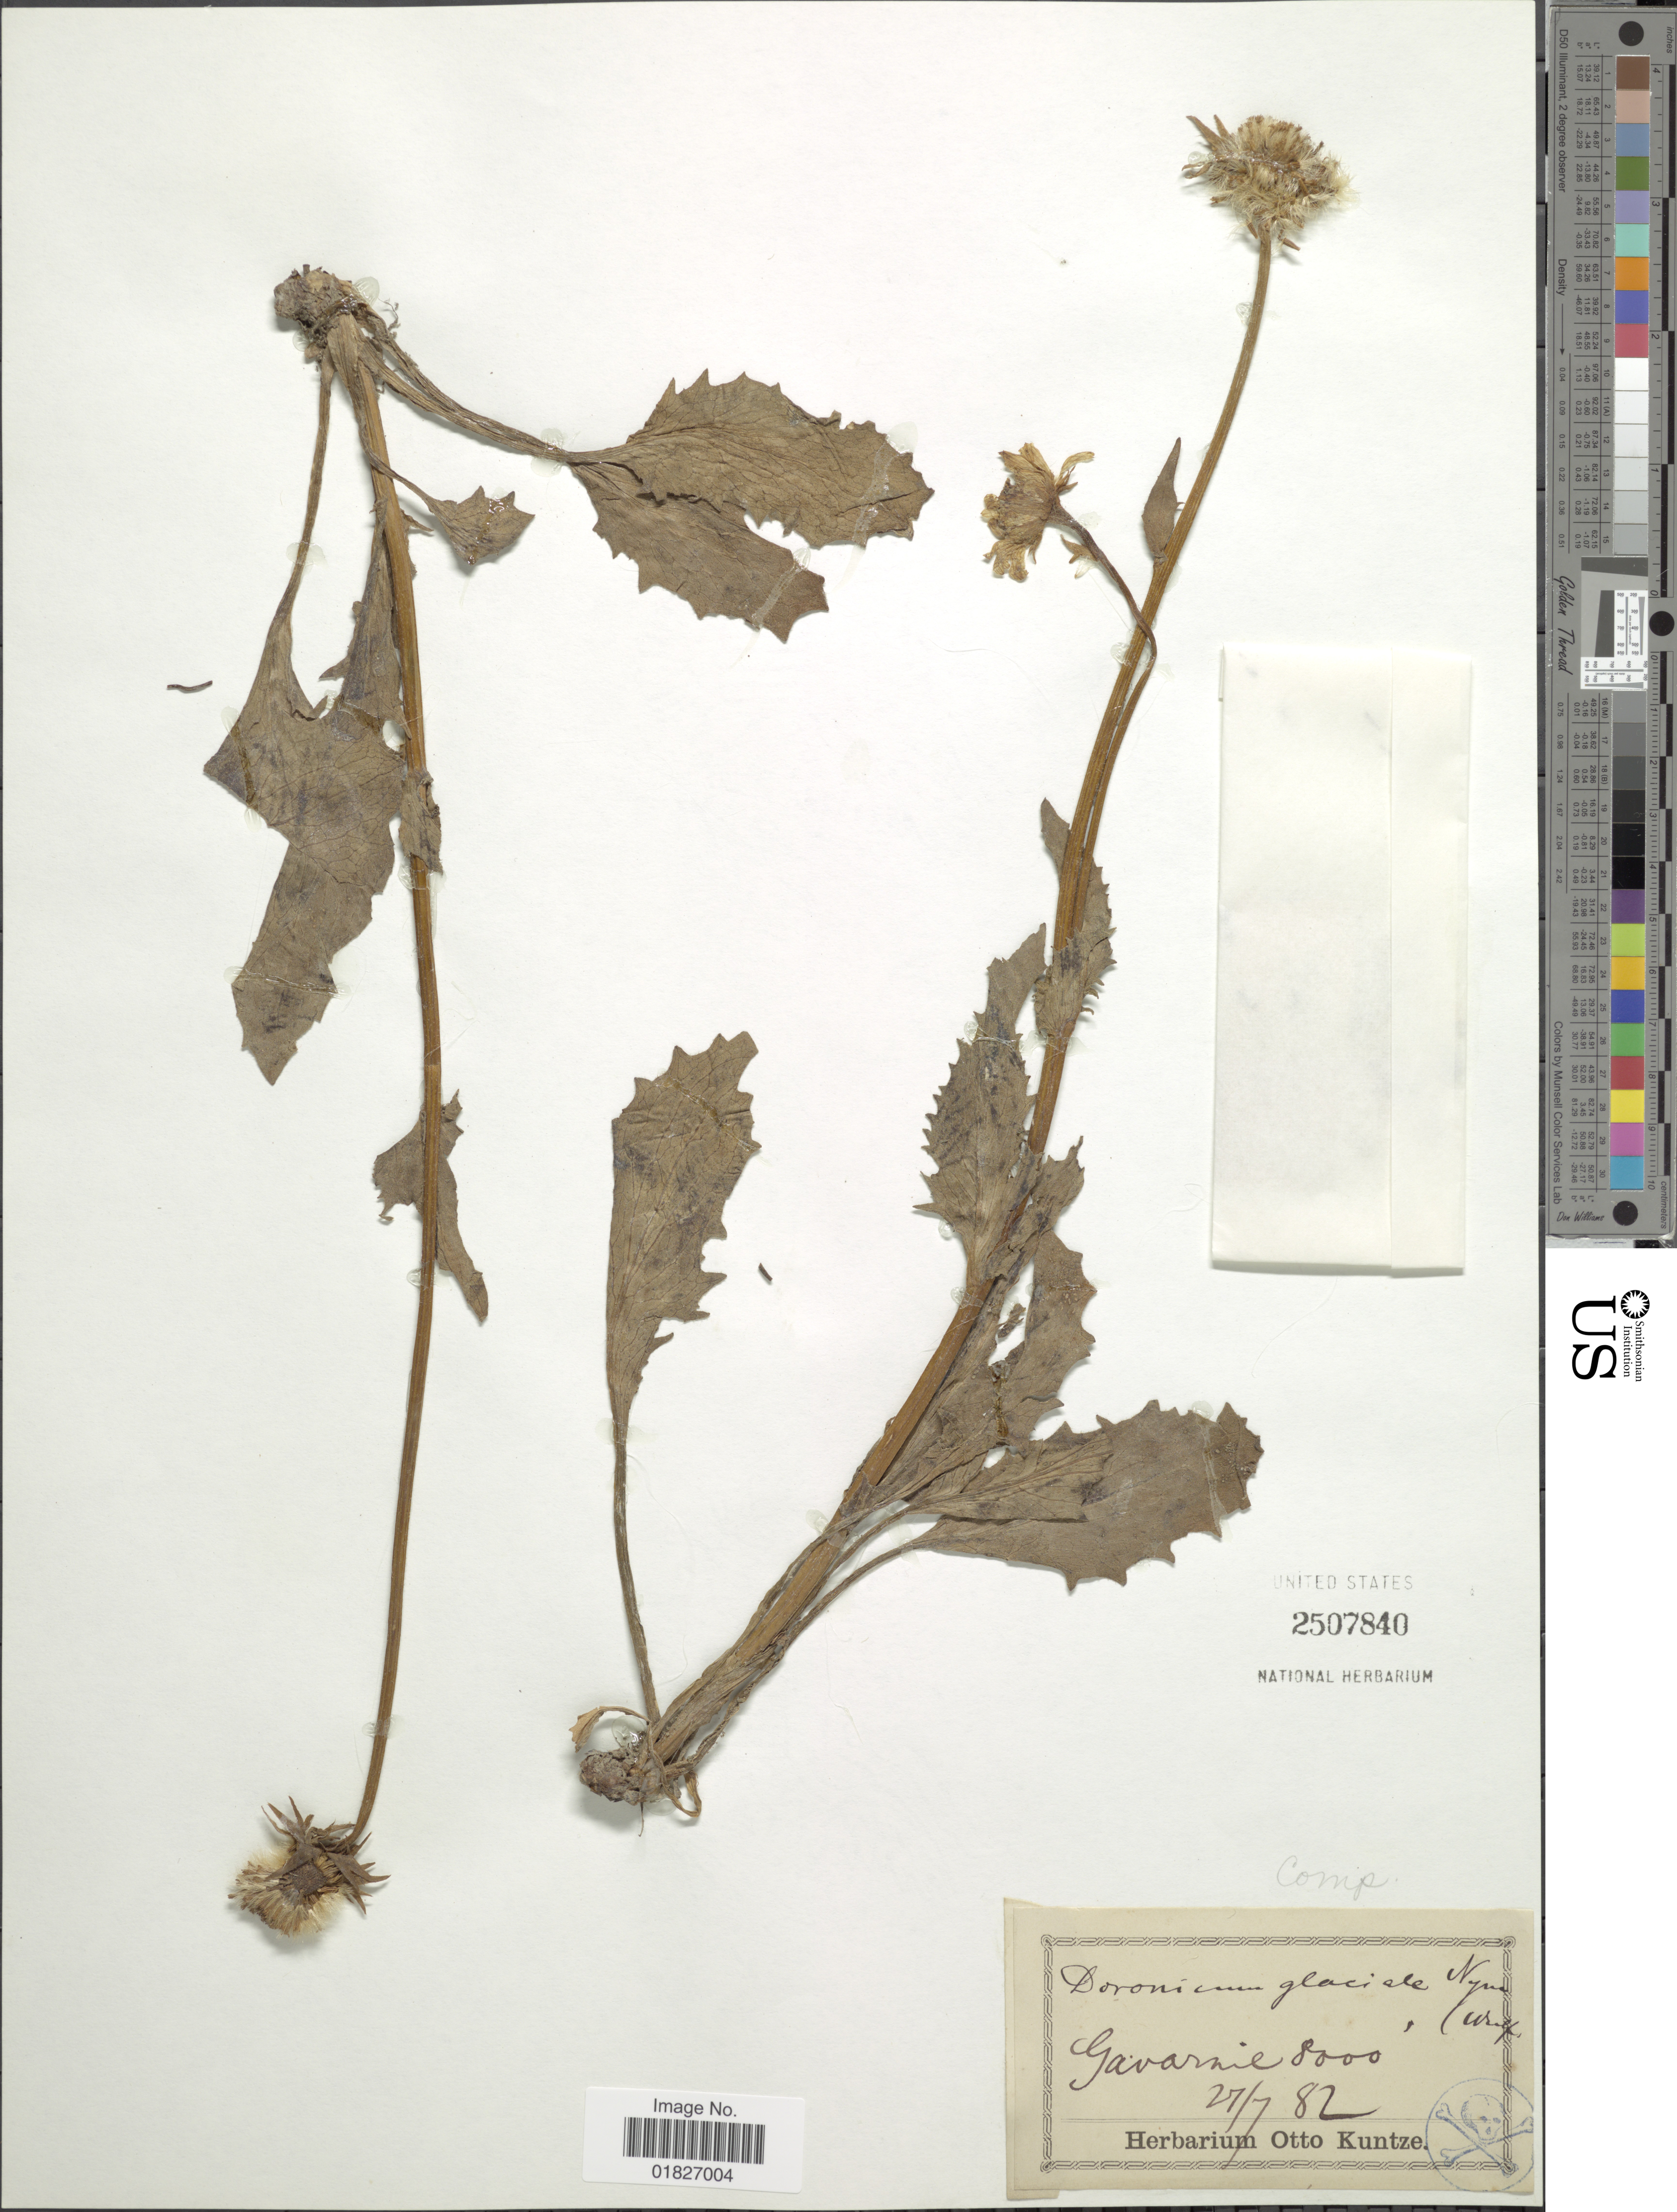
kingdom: Plantae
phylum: Tracheophyta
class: Magnoliopsida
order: Asterales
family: Asteraceae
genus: Doronicum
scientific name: Doronicum glaciale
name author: (Wulfen) Nyman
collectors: ex herb. Otto Kuntze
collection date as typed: Transcribed d/m/y: 27/7/82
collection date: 1882-07-27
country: France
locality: Gavarnie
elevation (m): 2438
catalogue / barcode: US 2507840